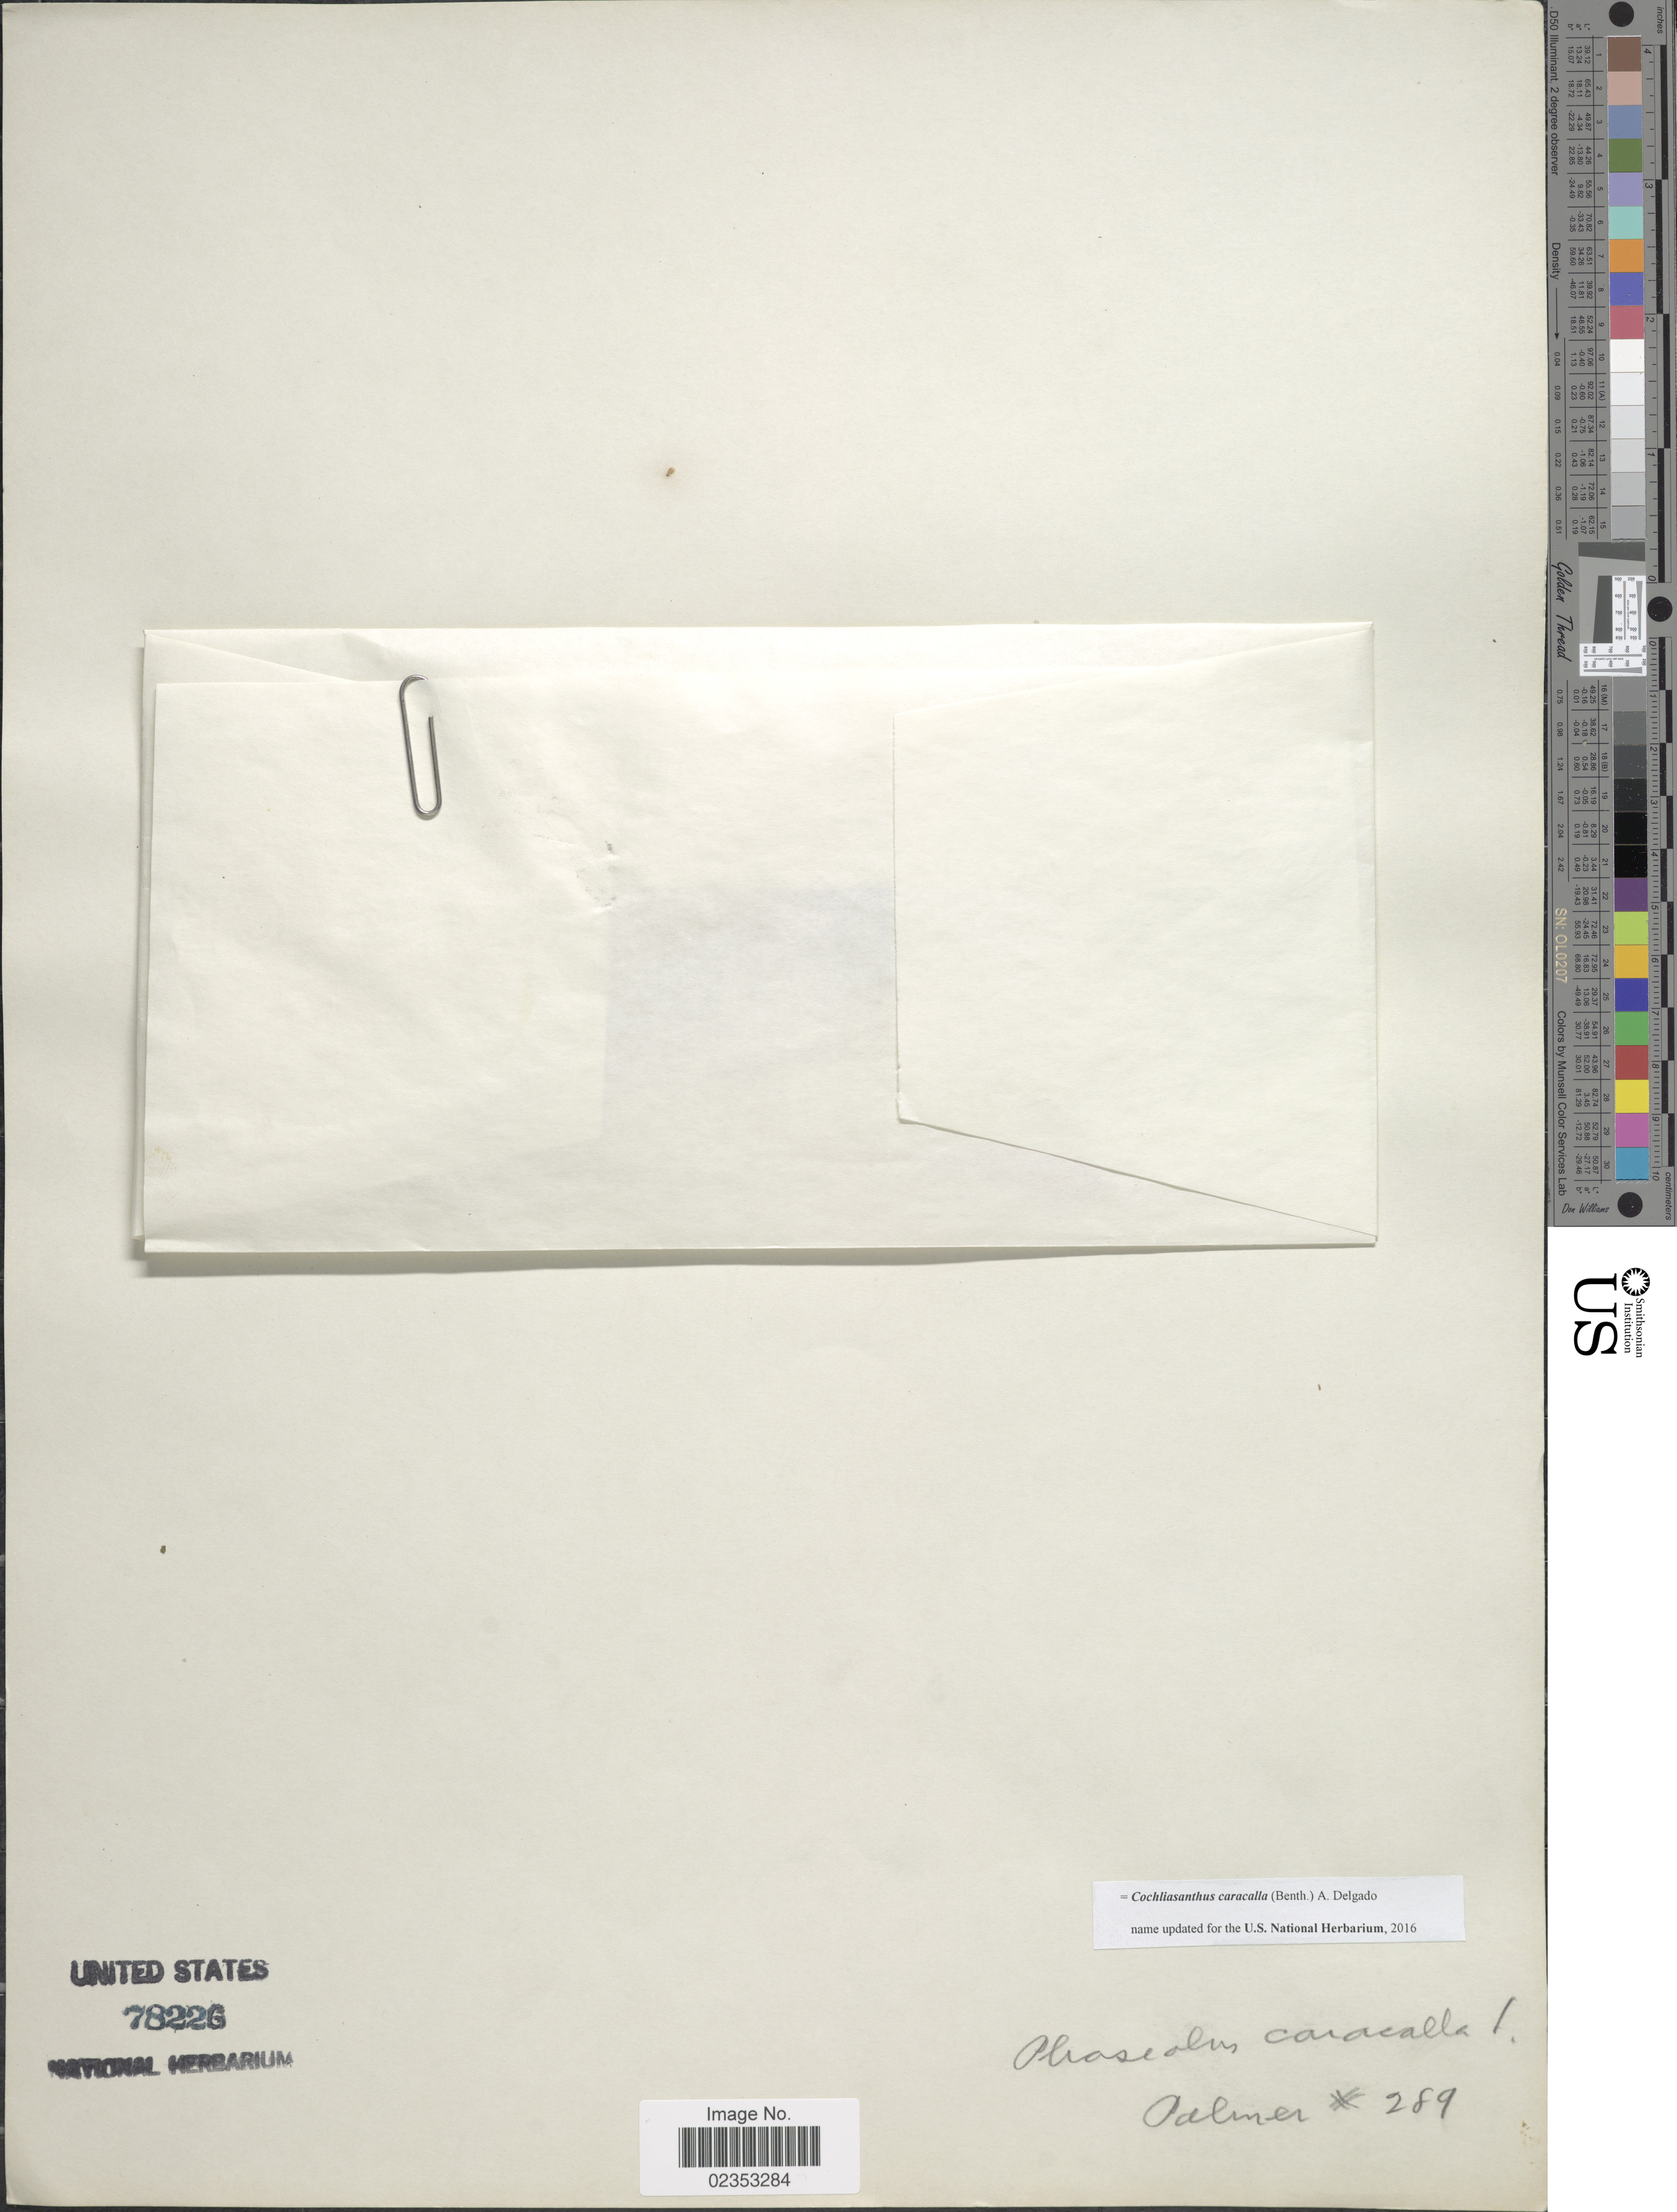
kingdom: Plantae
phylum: Tracheophyta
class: Magnoliopsida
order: Fabales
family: Fabaceae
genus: Cochliasanthus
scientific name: Cochliasanthus caracalla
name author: (L.) Trew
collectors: Palmer, --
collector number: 289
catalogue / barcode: US 78226